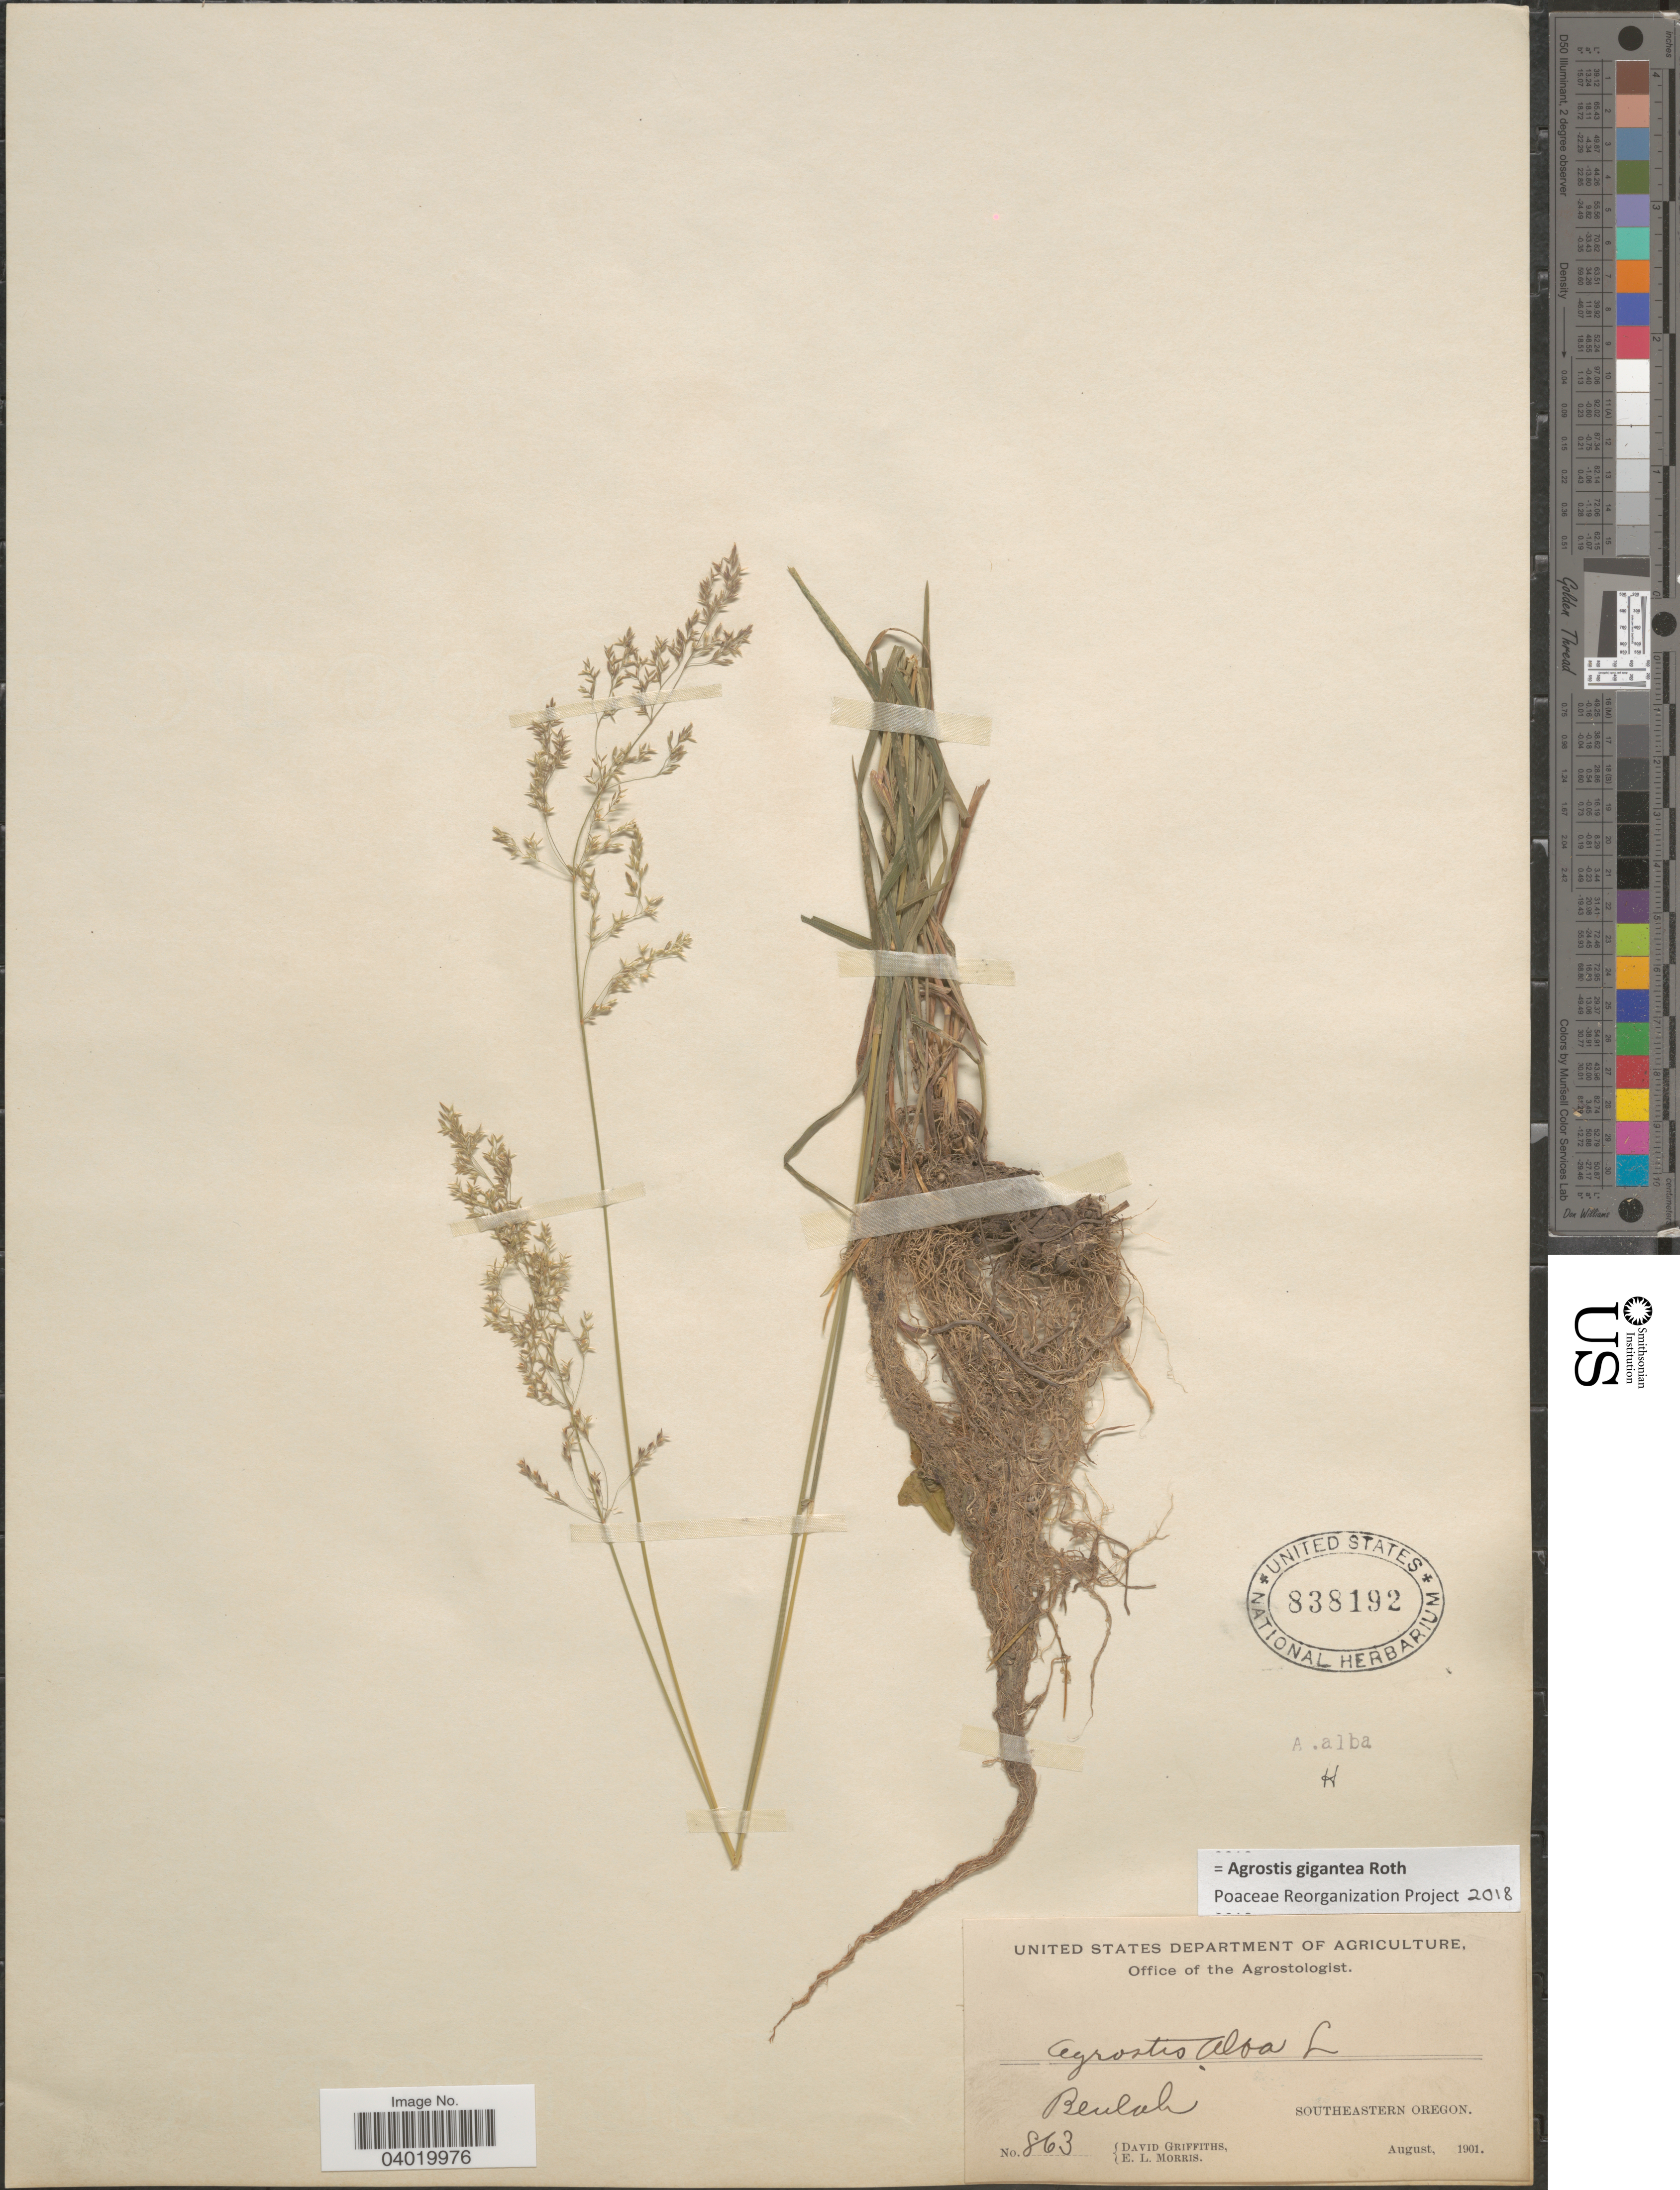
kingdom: Plantae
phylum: Tracheophyta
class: Liliopsida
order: Poales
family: Poaceae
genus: Agrostis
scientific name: Agrostis gigantea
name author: Roth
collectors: D. Griffiths & E. Morris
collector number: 863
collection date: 1901-08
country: United States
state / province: Oregon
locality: Beulah. Southeastern Oregon.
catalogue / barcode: US 838192